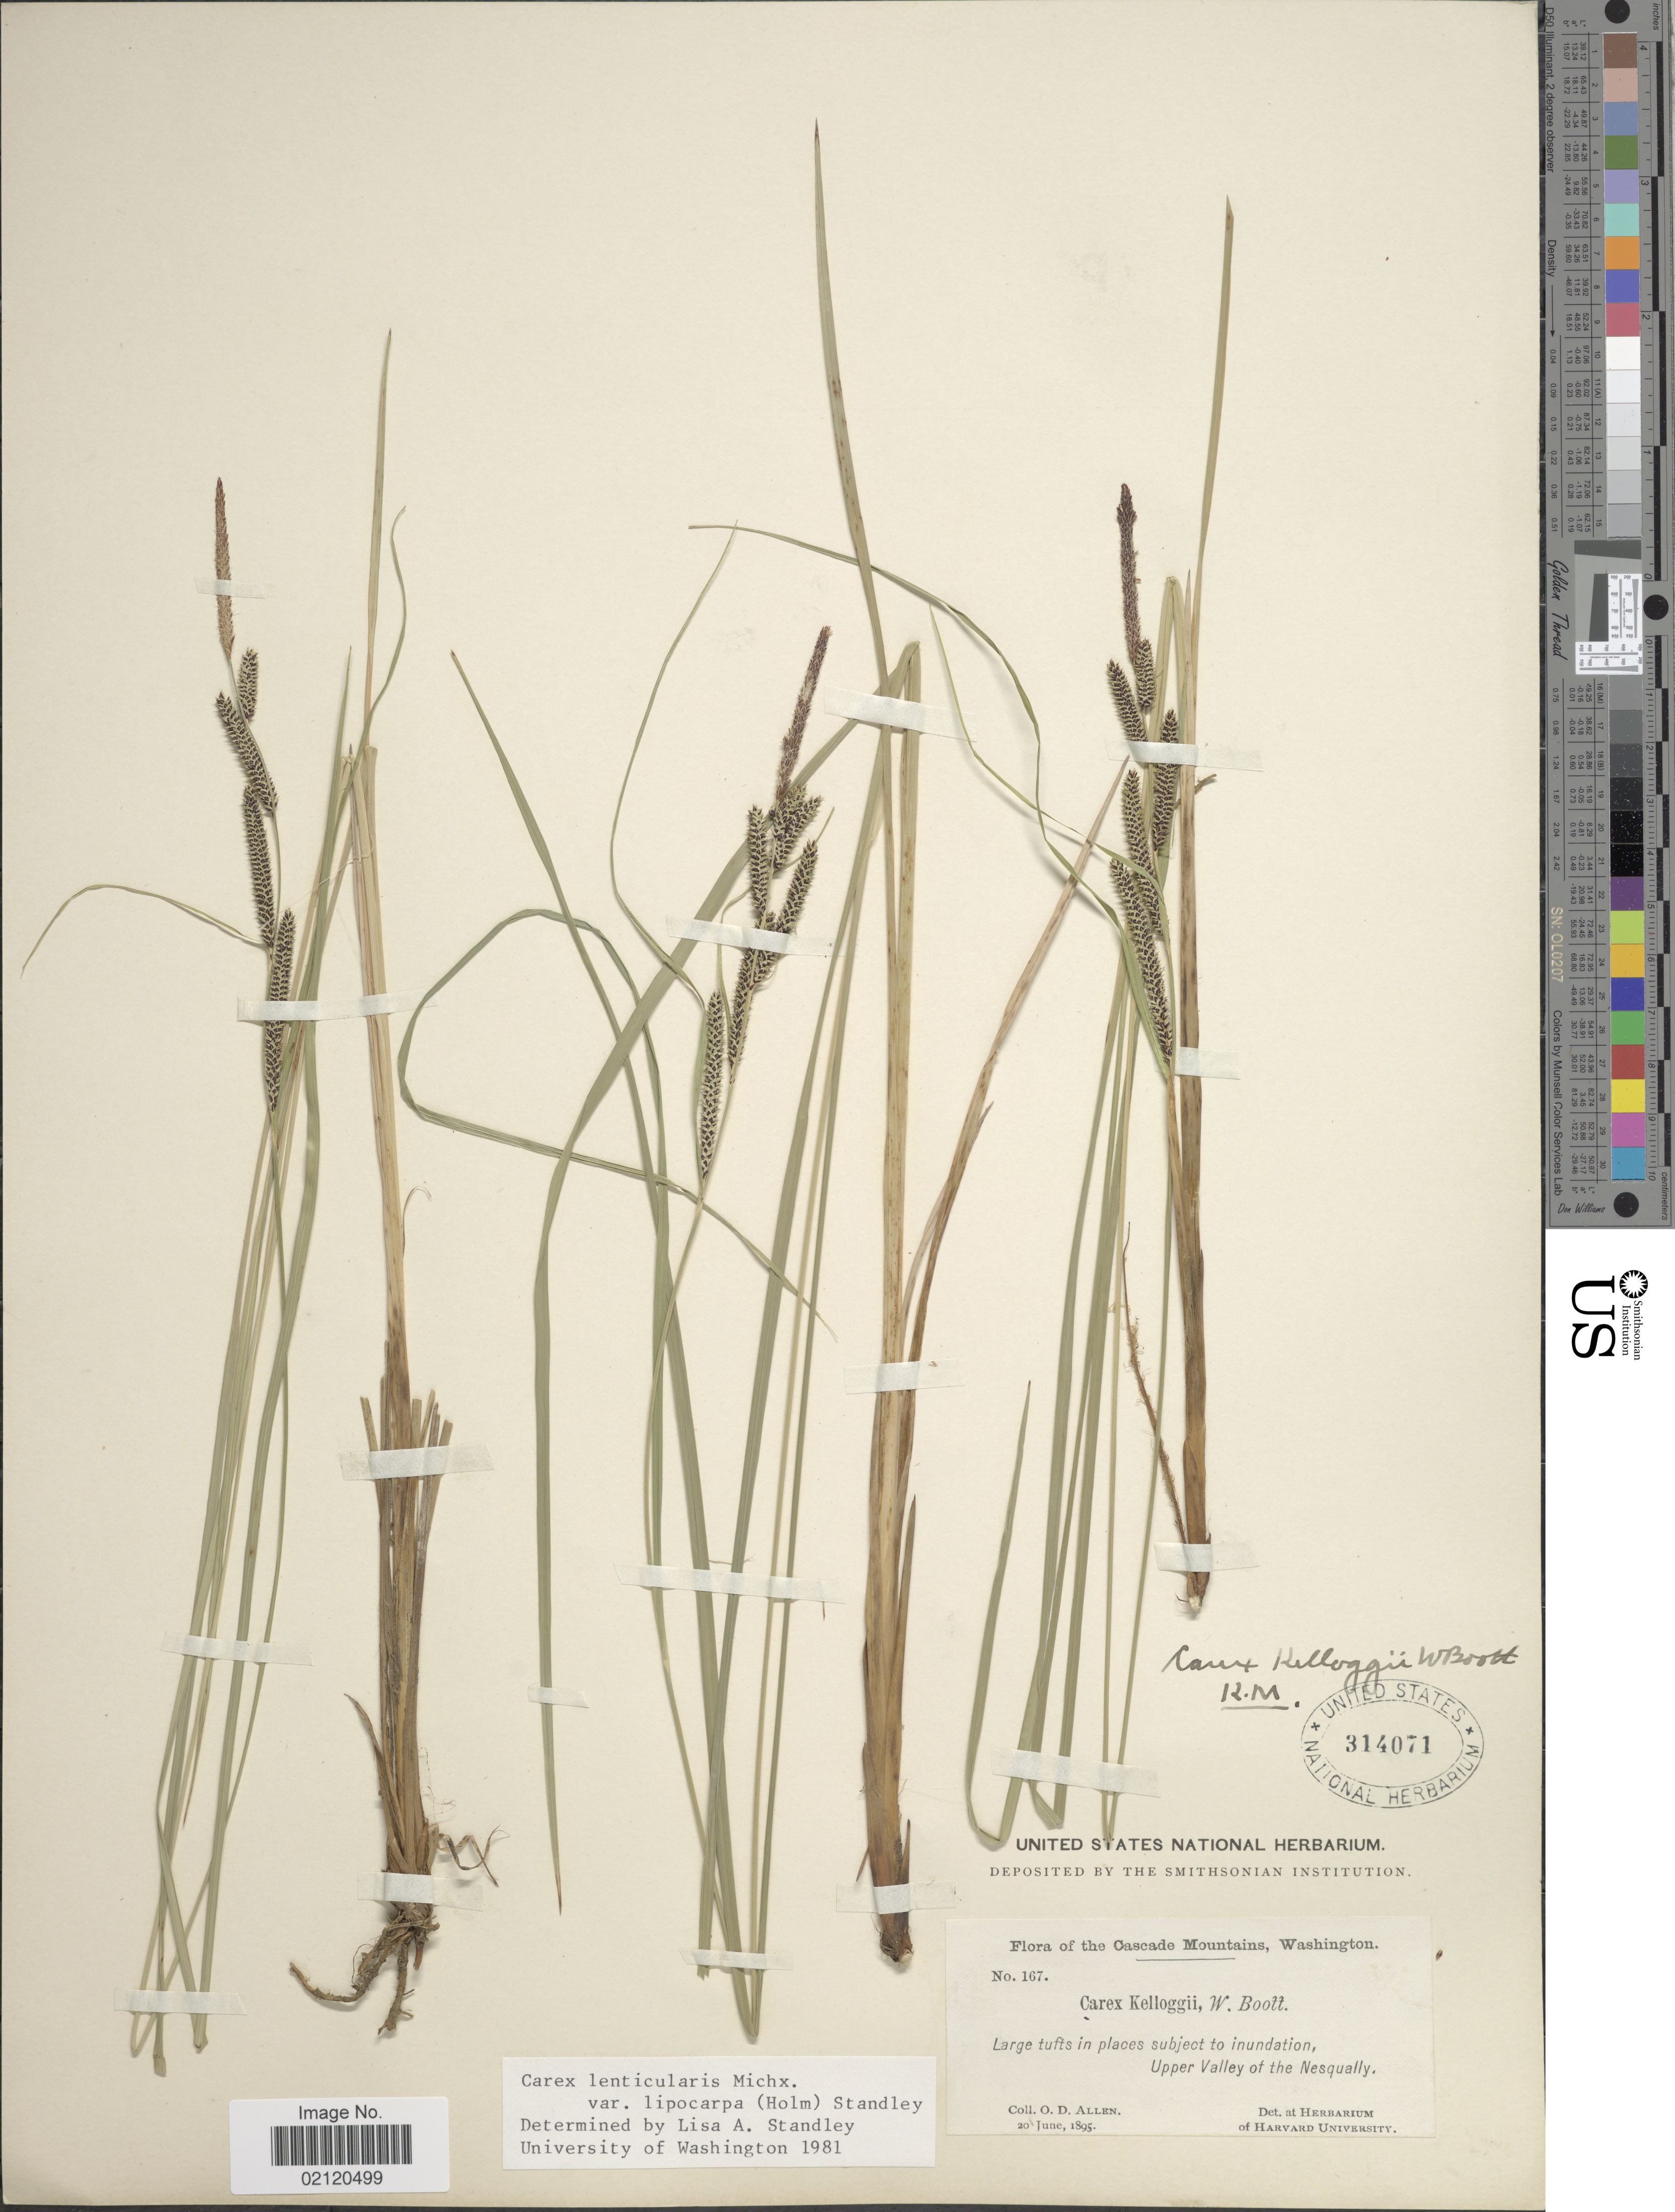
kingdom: Plantae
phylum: Tracheophyta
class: Liliopsida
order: Poales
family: Cyperaceae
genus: Carex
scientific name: Carex kelloggii var. kelloggii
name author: W. Boott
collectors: O. D. Allen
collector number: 167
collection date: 1895-06-20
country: United States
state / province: Washington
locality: The Cascade Mountains, Large tufts in places subject to inundation, Upper Valley of the Nesqually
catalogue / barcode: US 314071